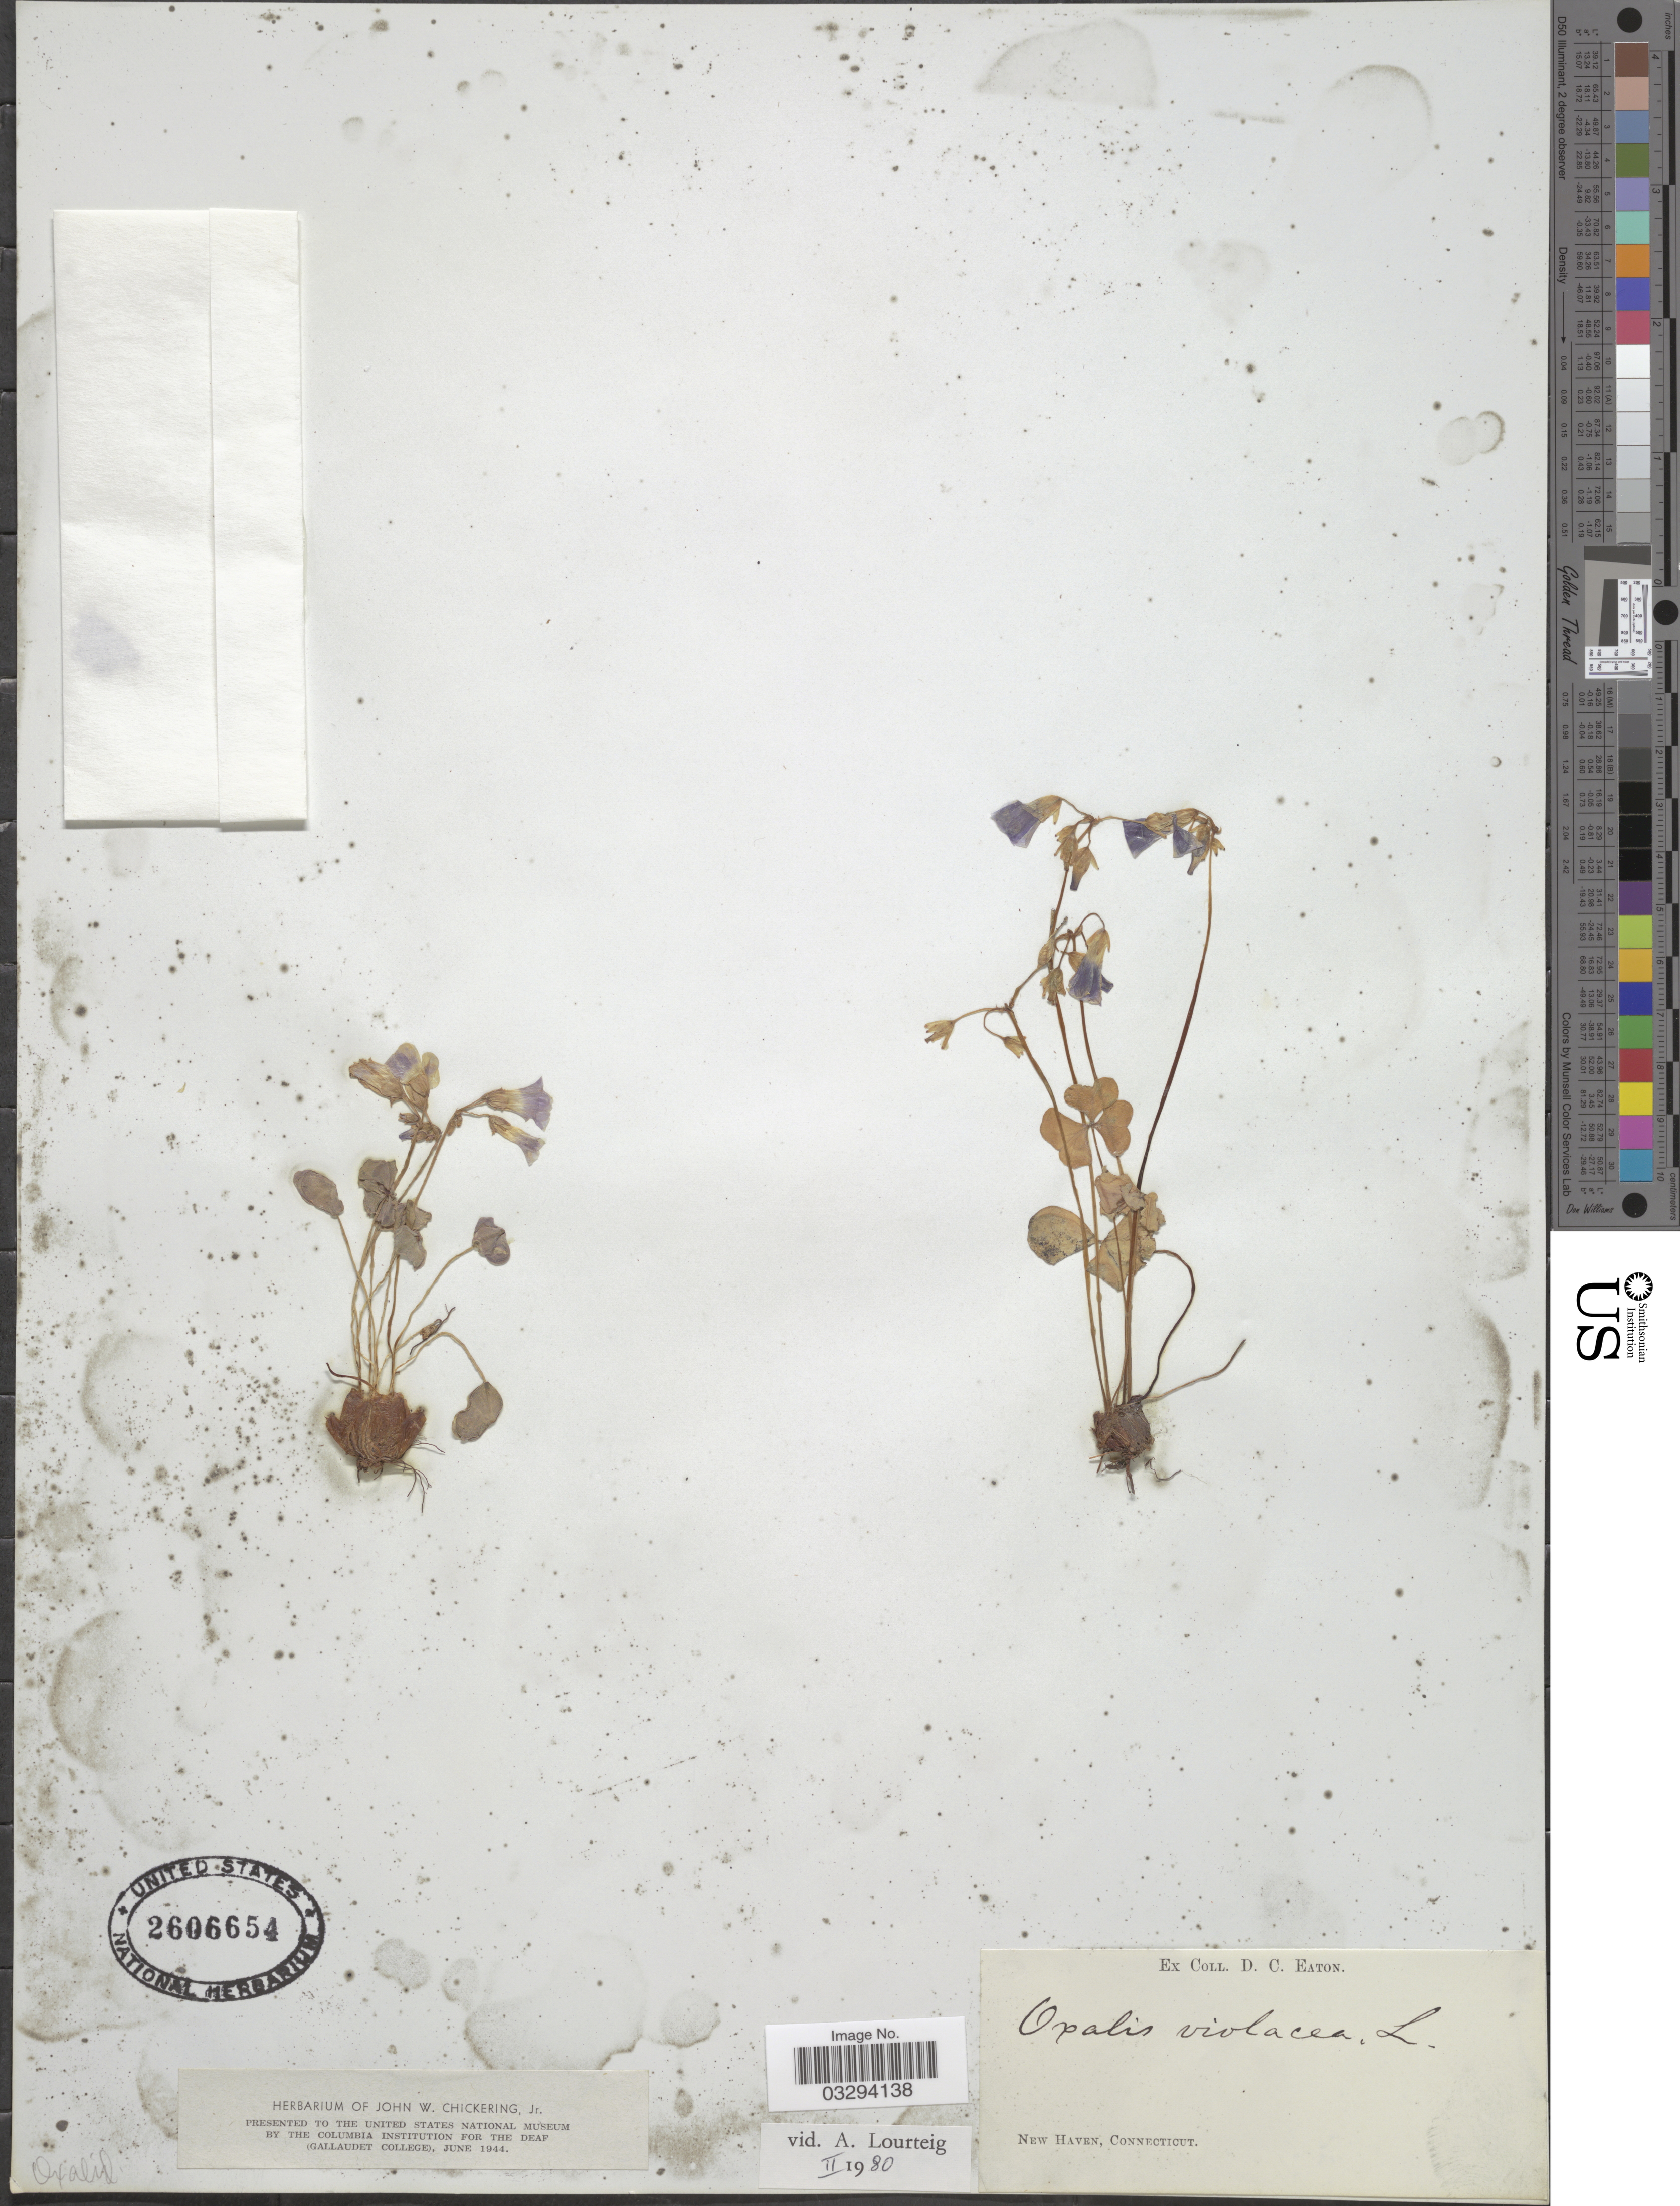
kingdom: Plantae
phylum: Tracheophyta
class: Magnoliopsida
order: Oxalidales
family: Oxalidaceae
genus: Oxalis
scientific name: Oxalis violacea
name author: L.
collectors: D. Eaton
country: United States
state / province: Connecticut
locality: New Haven.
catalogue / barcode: US 2606654